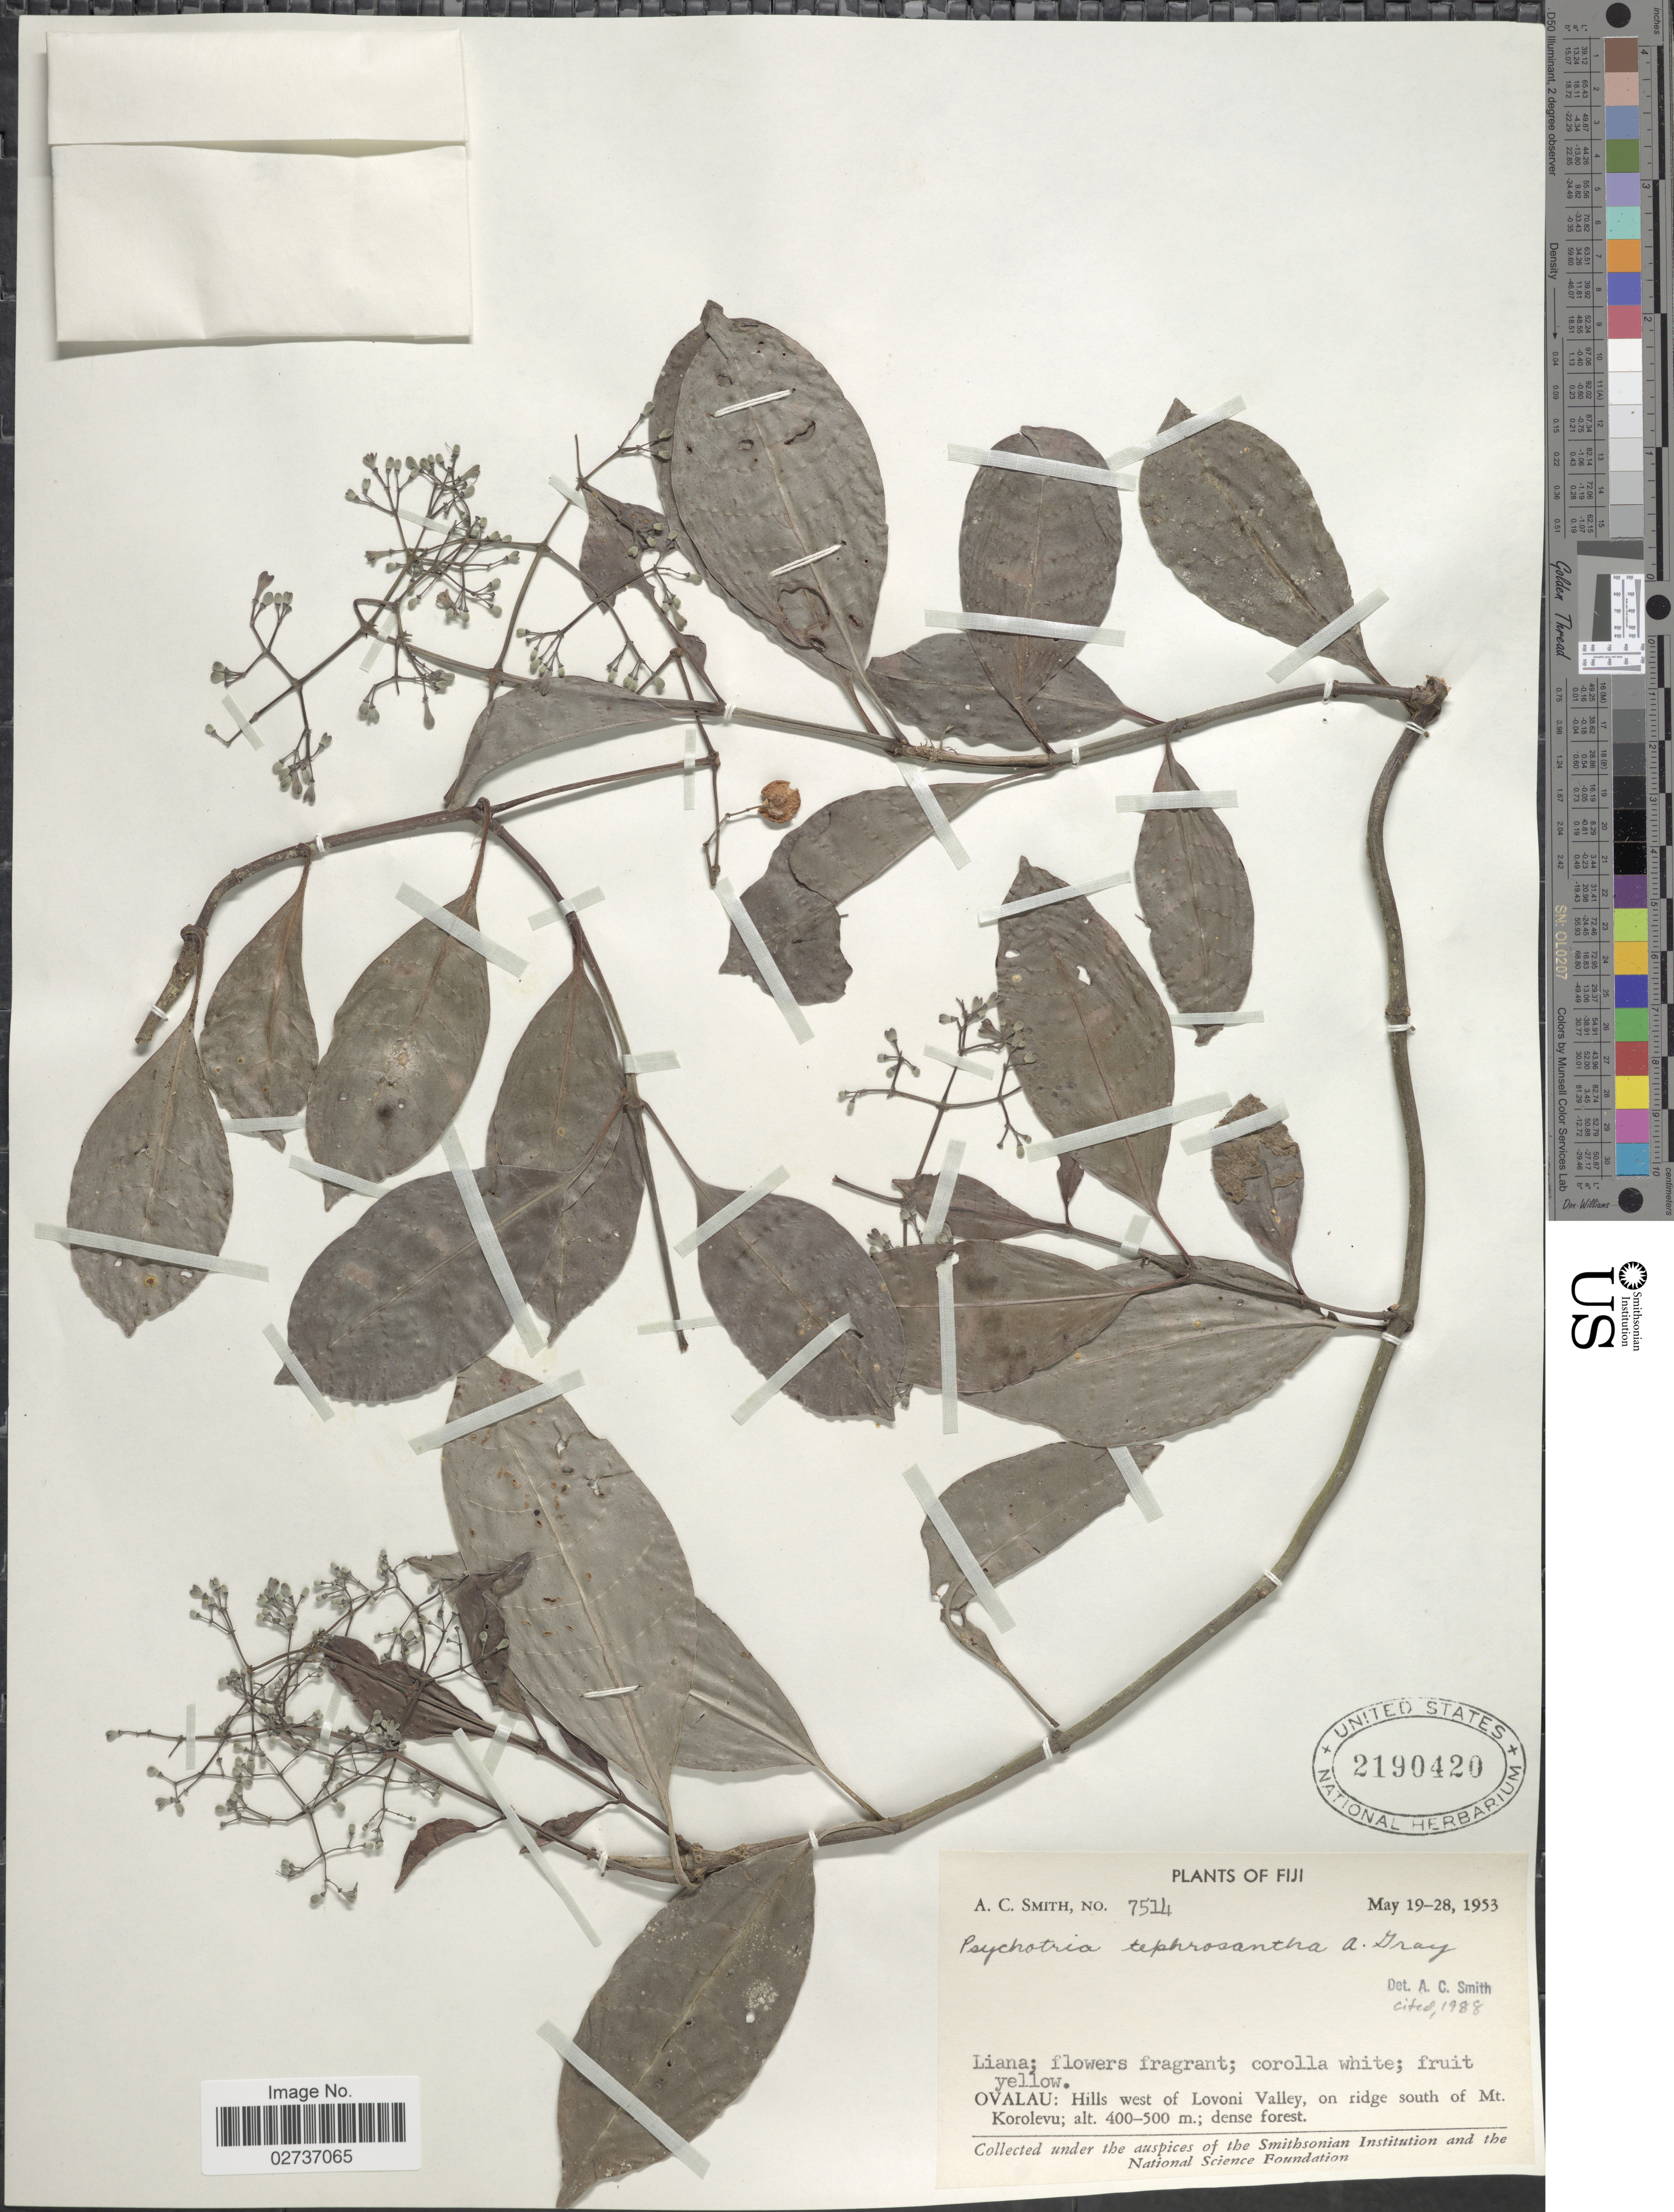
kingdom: Plantae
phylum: Tracheophyta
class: Magnoliopsida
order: Gentianales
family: Rubiaceae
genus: Psychotria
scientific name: Psychotria tephrosantha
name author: A. Gray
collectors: A. C. Smith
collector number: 7514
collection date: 1953-05-19/1953-05-28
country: Fiji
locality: Ovalau: Hills west of Lovoni Valley, on ridge south of Mt. Korolevu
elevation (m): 400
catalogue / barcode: US 2190420